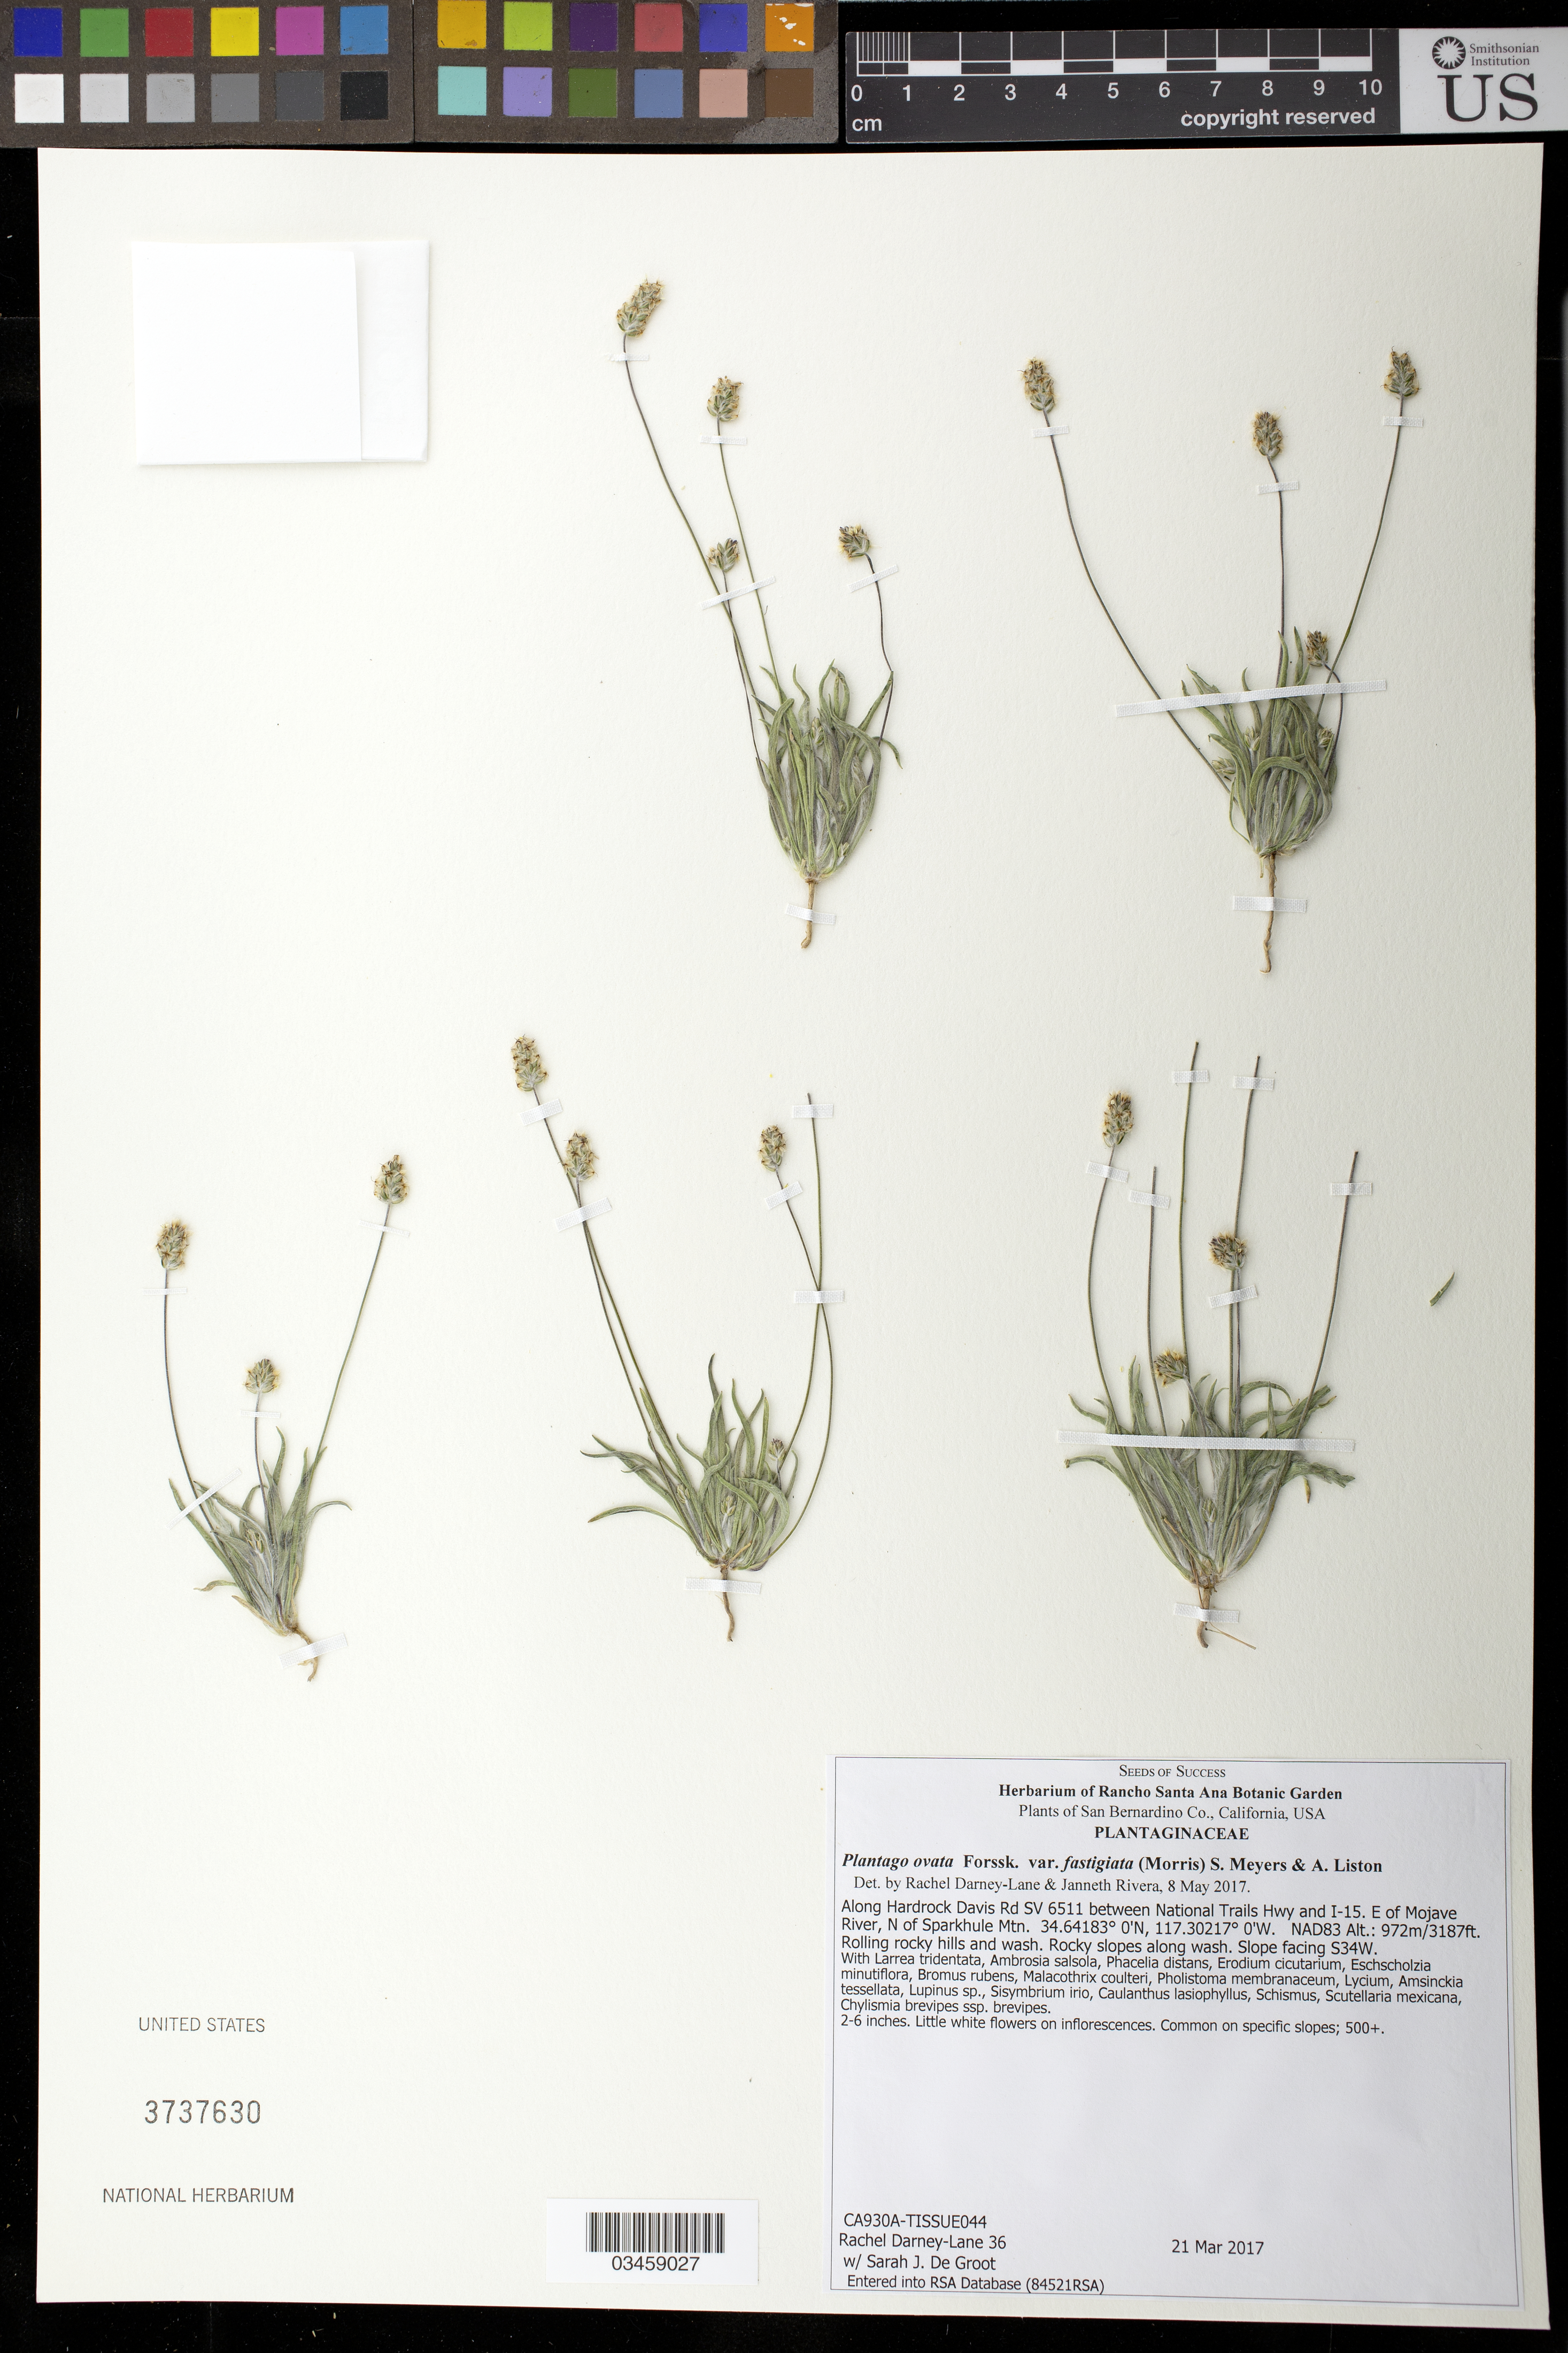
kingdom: Plantae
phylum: Tracheophyta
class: Magnoliopsida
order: Lamiales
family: Plantaginaceae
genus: Plantago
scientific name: Plantago ovata var. fastigiata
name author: (E. Morris) Meyers & Liston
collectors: R. Darney-Lane & S. De Groot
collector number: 36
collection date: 2017-03-21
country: United States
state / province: California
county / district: San Bernardino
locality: Along Hardrock Davis Rd SV 6511 between National Trails and I-15. E of Mojave River, N of Sparkhule Mtn.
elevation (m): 971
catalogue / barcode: US 3737630